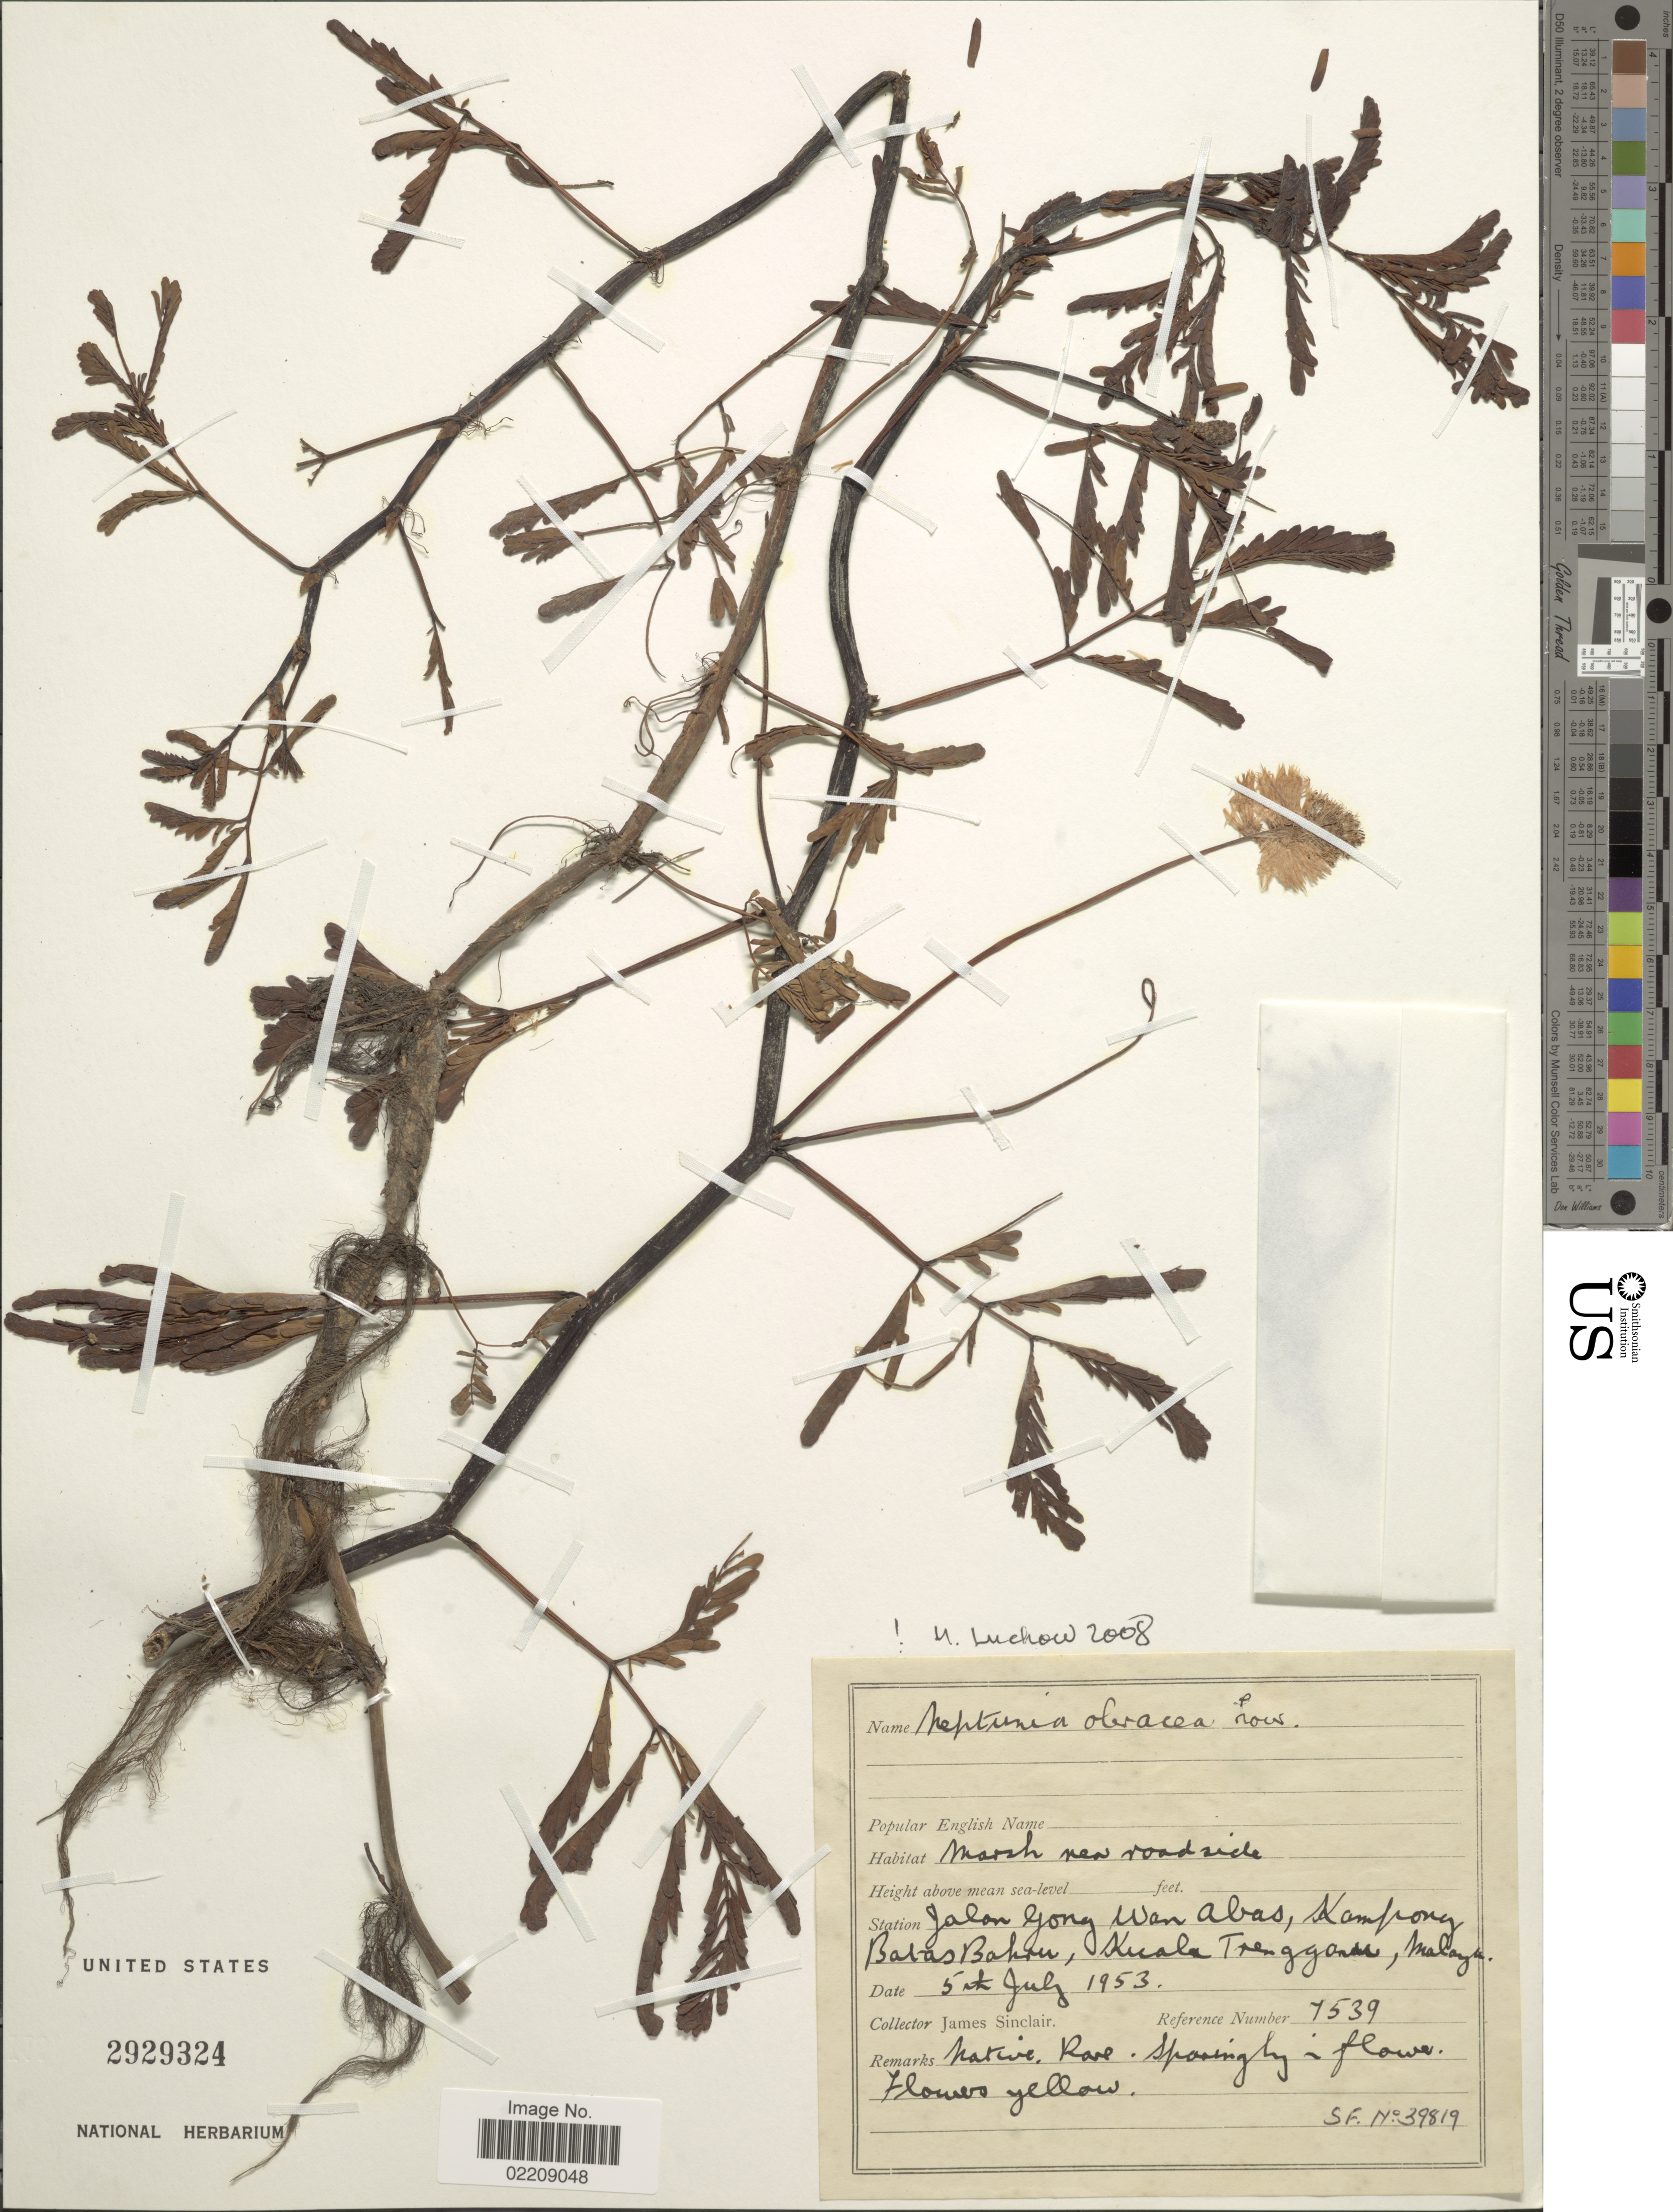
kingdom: Plantae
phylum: Tracheophyta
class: Magnoliopsida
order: Fabales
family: Fabaceae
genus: Neptunia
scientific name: Neptunia oleracea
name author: Lour.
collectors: J. Sinclair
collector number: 39819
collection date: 1953-07-05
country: Malaysia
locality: Jalan Gong wan abas, Kampung Batas Barhu, Kuala Terengganu, Malaya.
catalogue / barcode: US 2929324